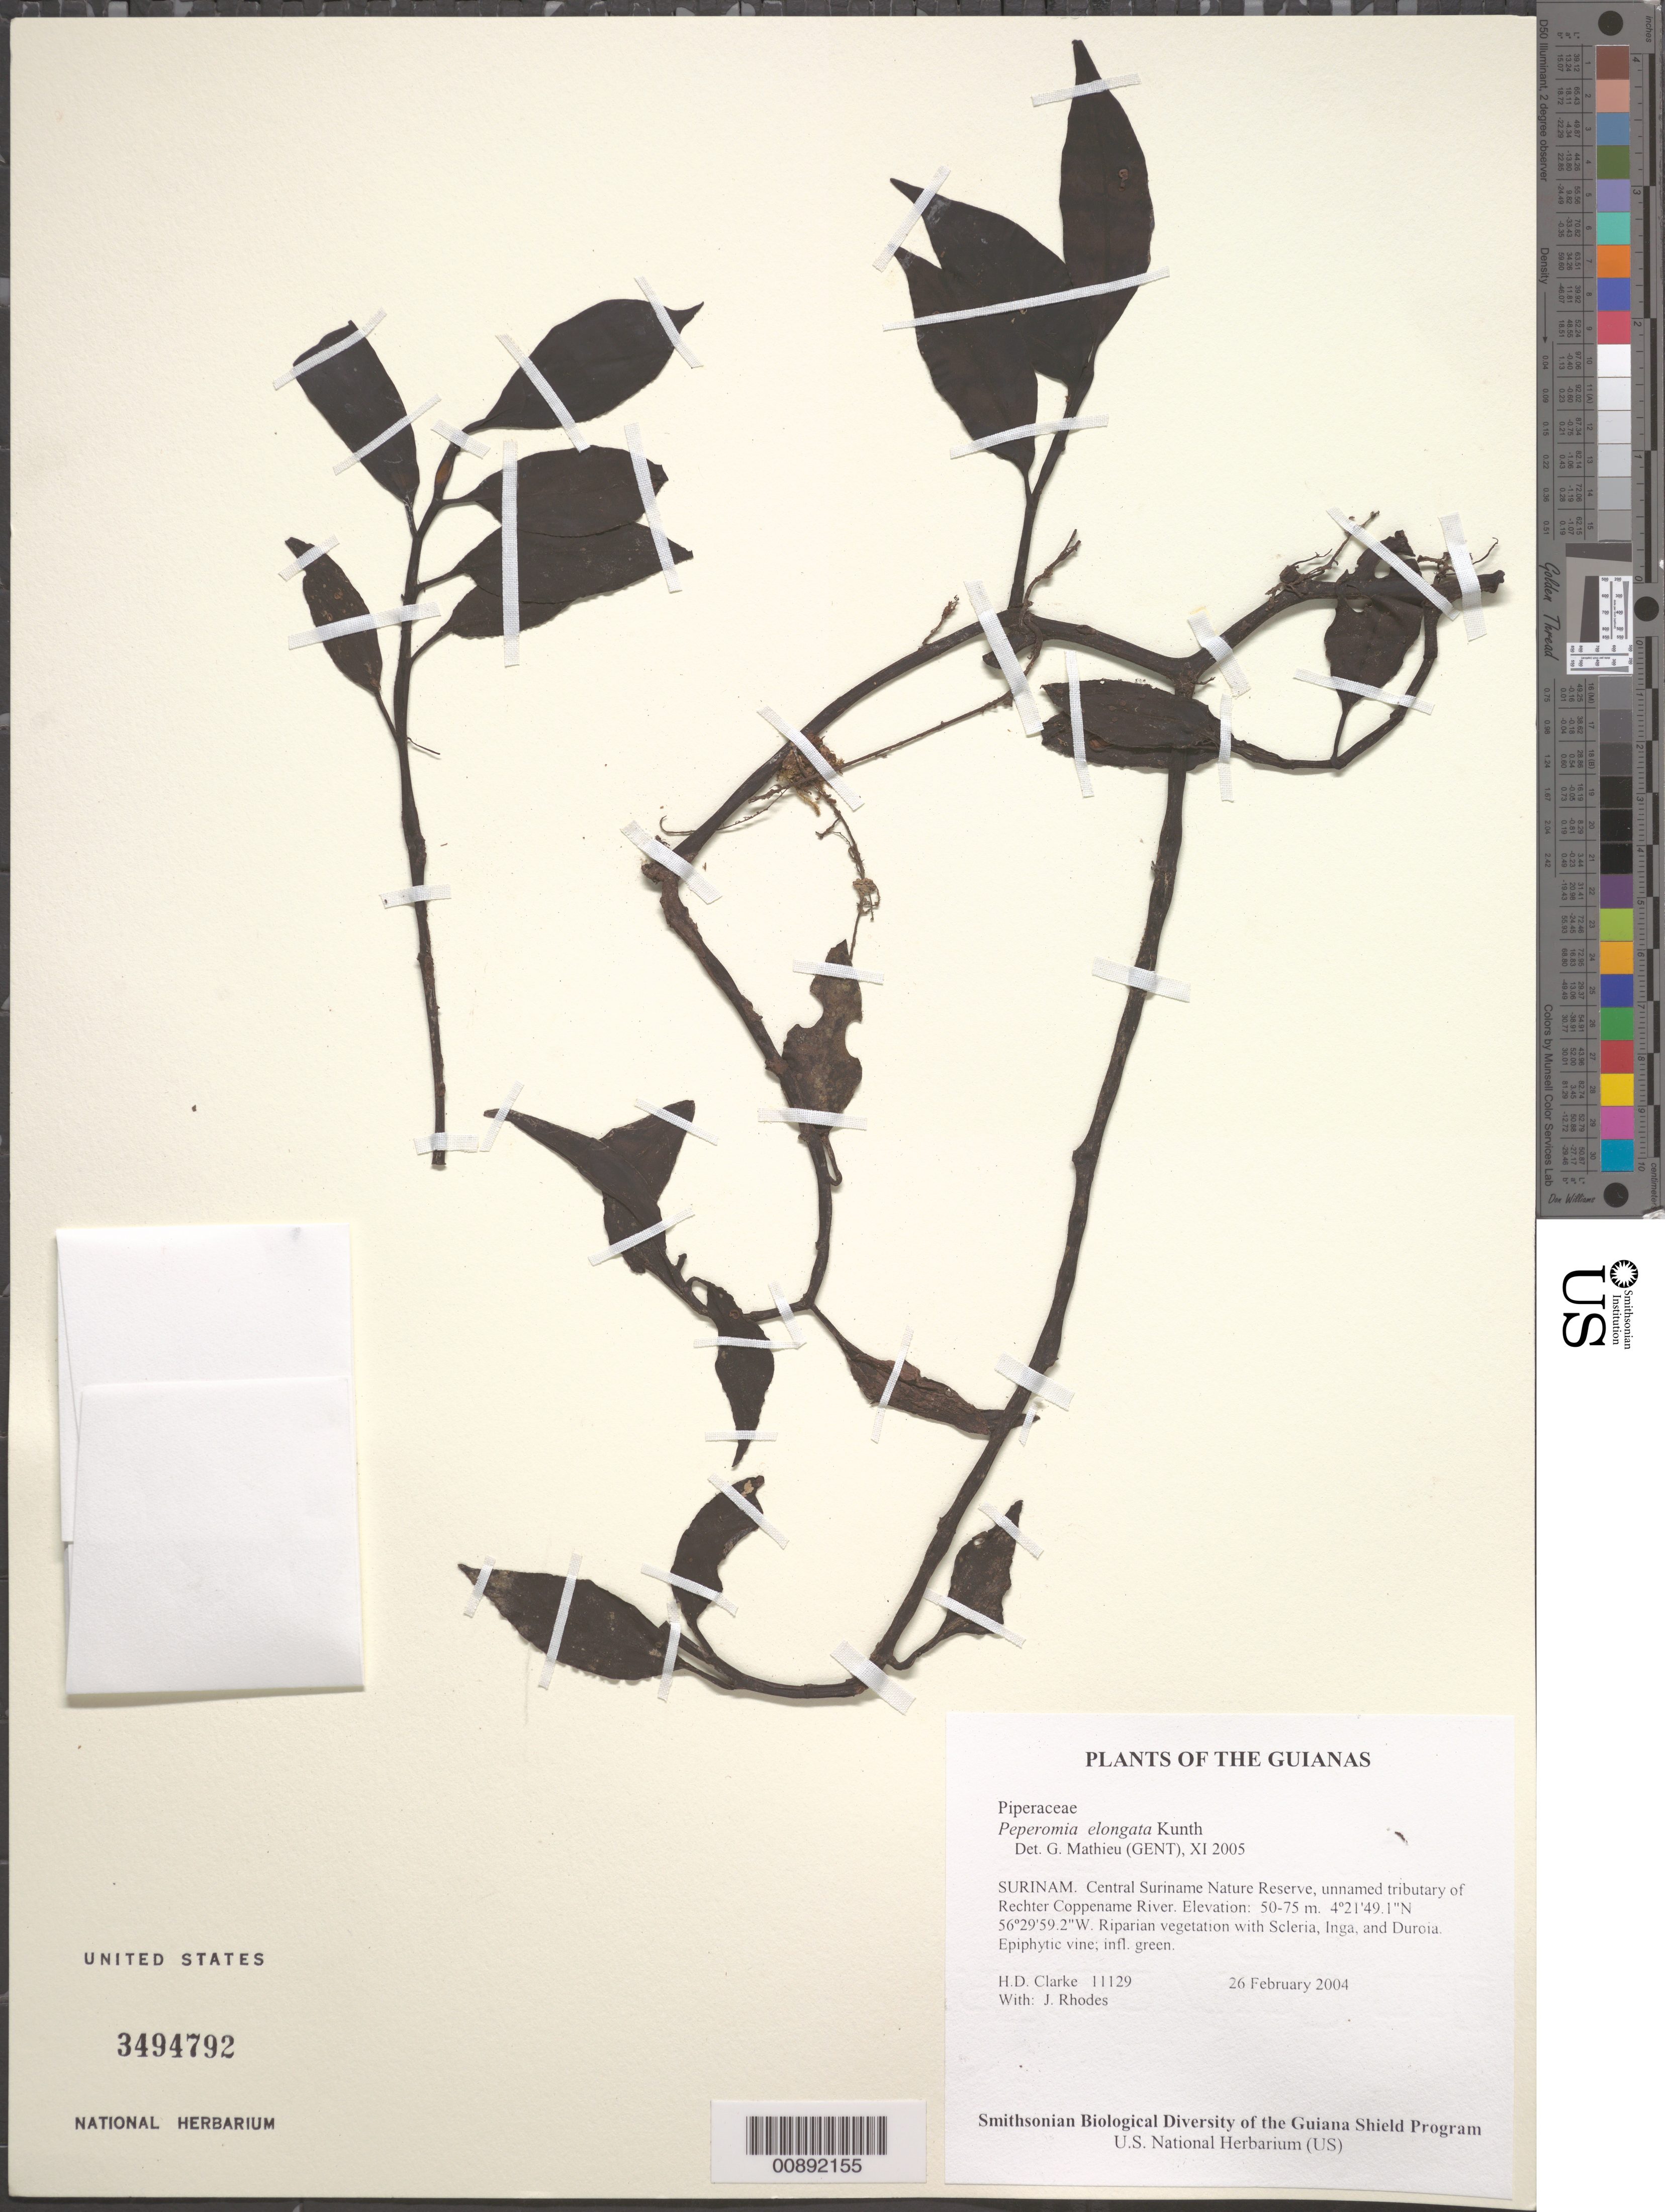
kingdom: Plantae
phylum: Tracheophyta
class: Magnoliopsida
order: Piperales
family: Piperaceae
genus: Peperomia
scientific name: Peperomia elongata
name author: Kunth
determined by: Mathieu, Guido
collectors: H. D. Clarke & J. Rhodes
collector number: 11129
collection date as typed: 26 February 2004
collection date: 2004-02-26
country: Suriname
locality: Central Suriname Nature Reserve, unnamed tributary of Rechter Coppename River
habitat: Riparian vegetation with Scleria, Inga, and Duroia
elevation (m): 50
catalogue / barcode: US 3494792